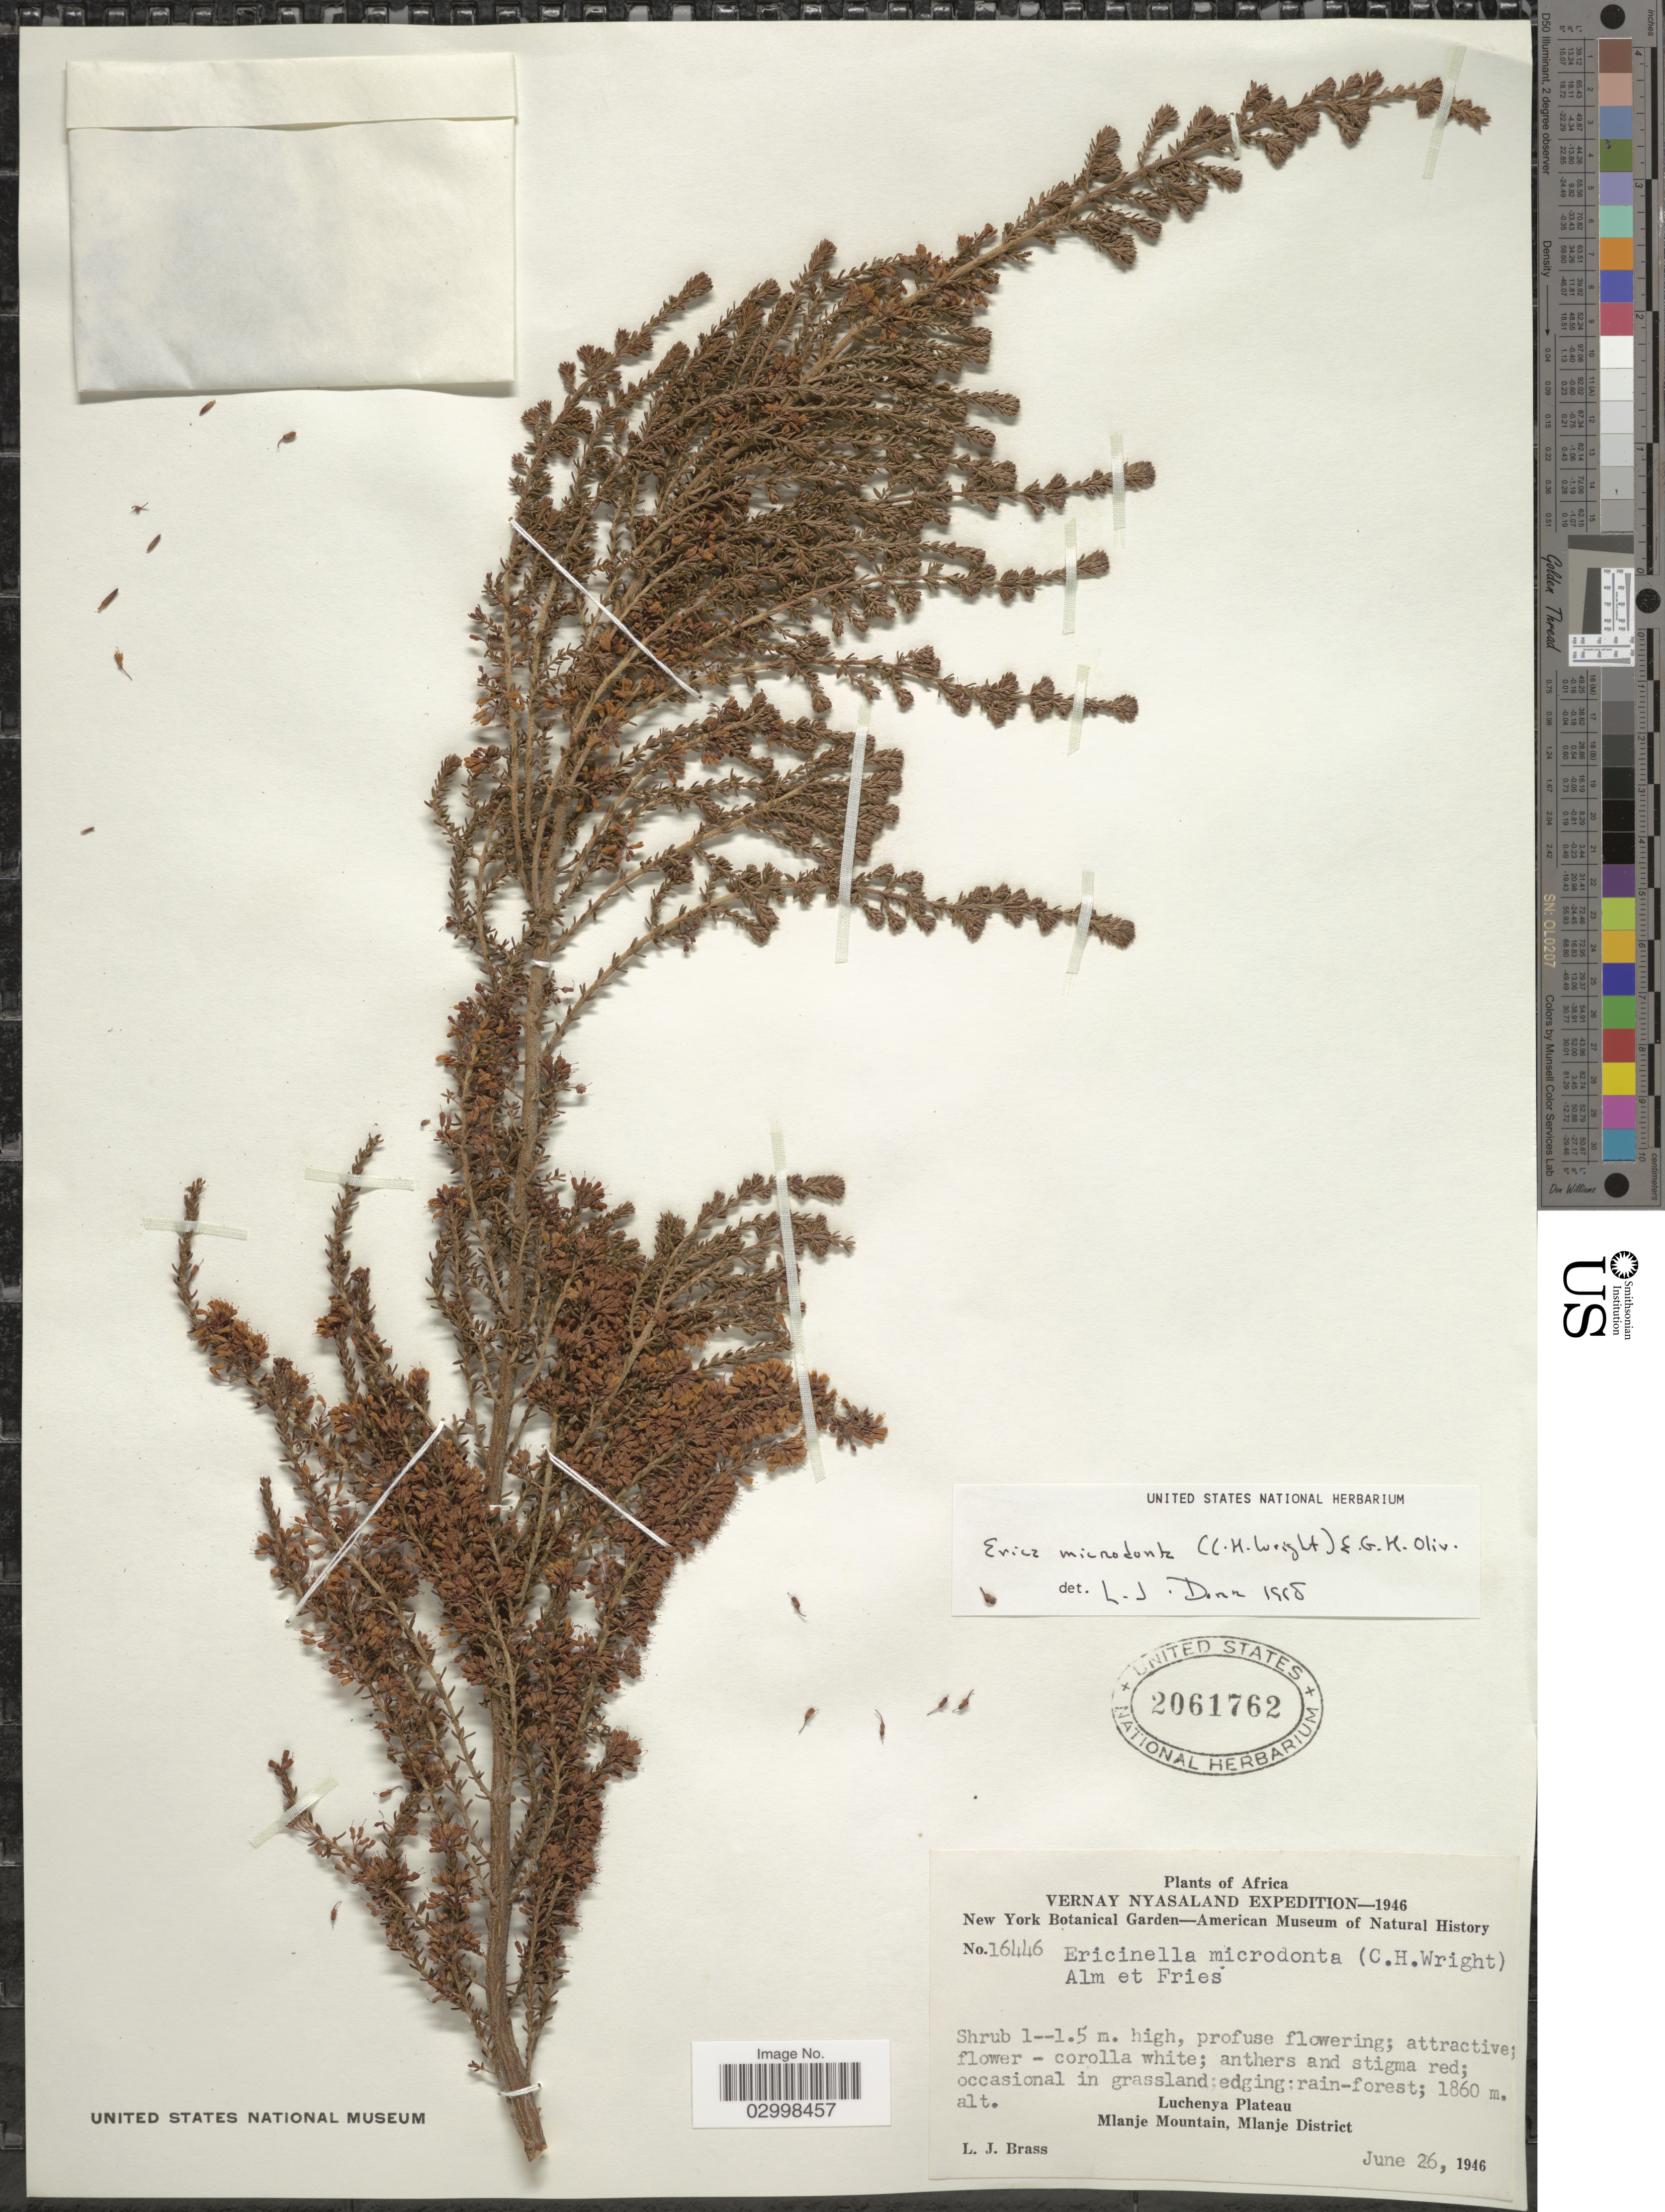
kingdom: Plantae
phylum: Tracheophyta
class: Magnoliopsida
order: Ericales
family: Ericaceae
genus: Erica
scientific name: Erica microdonta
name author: (C.H. Wright) E.G.H. Oliv.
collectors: L. J. Brass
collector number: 16446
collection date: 1946-06-26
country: Malawi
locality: Vernay Nyasaland, Luchenya Plateau, Mlanje Mountain, Mlanje District.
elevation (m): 1860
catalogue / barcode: US 2061762